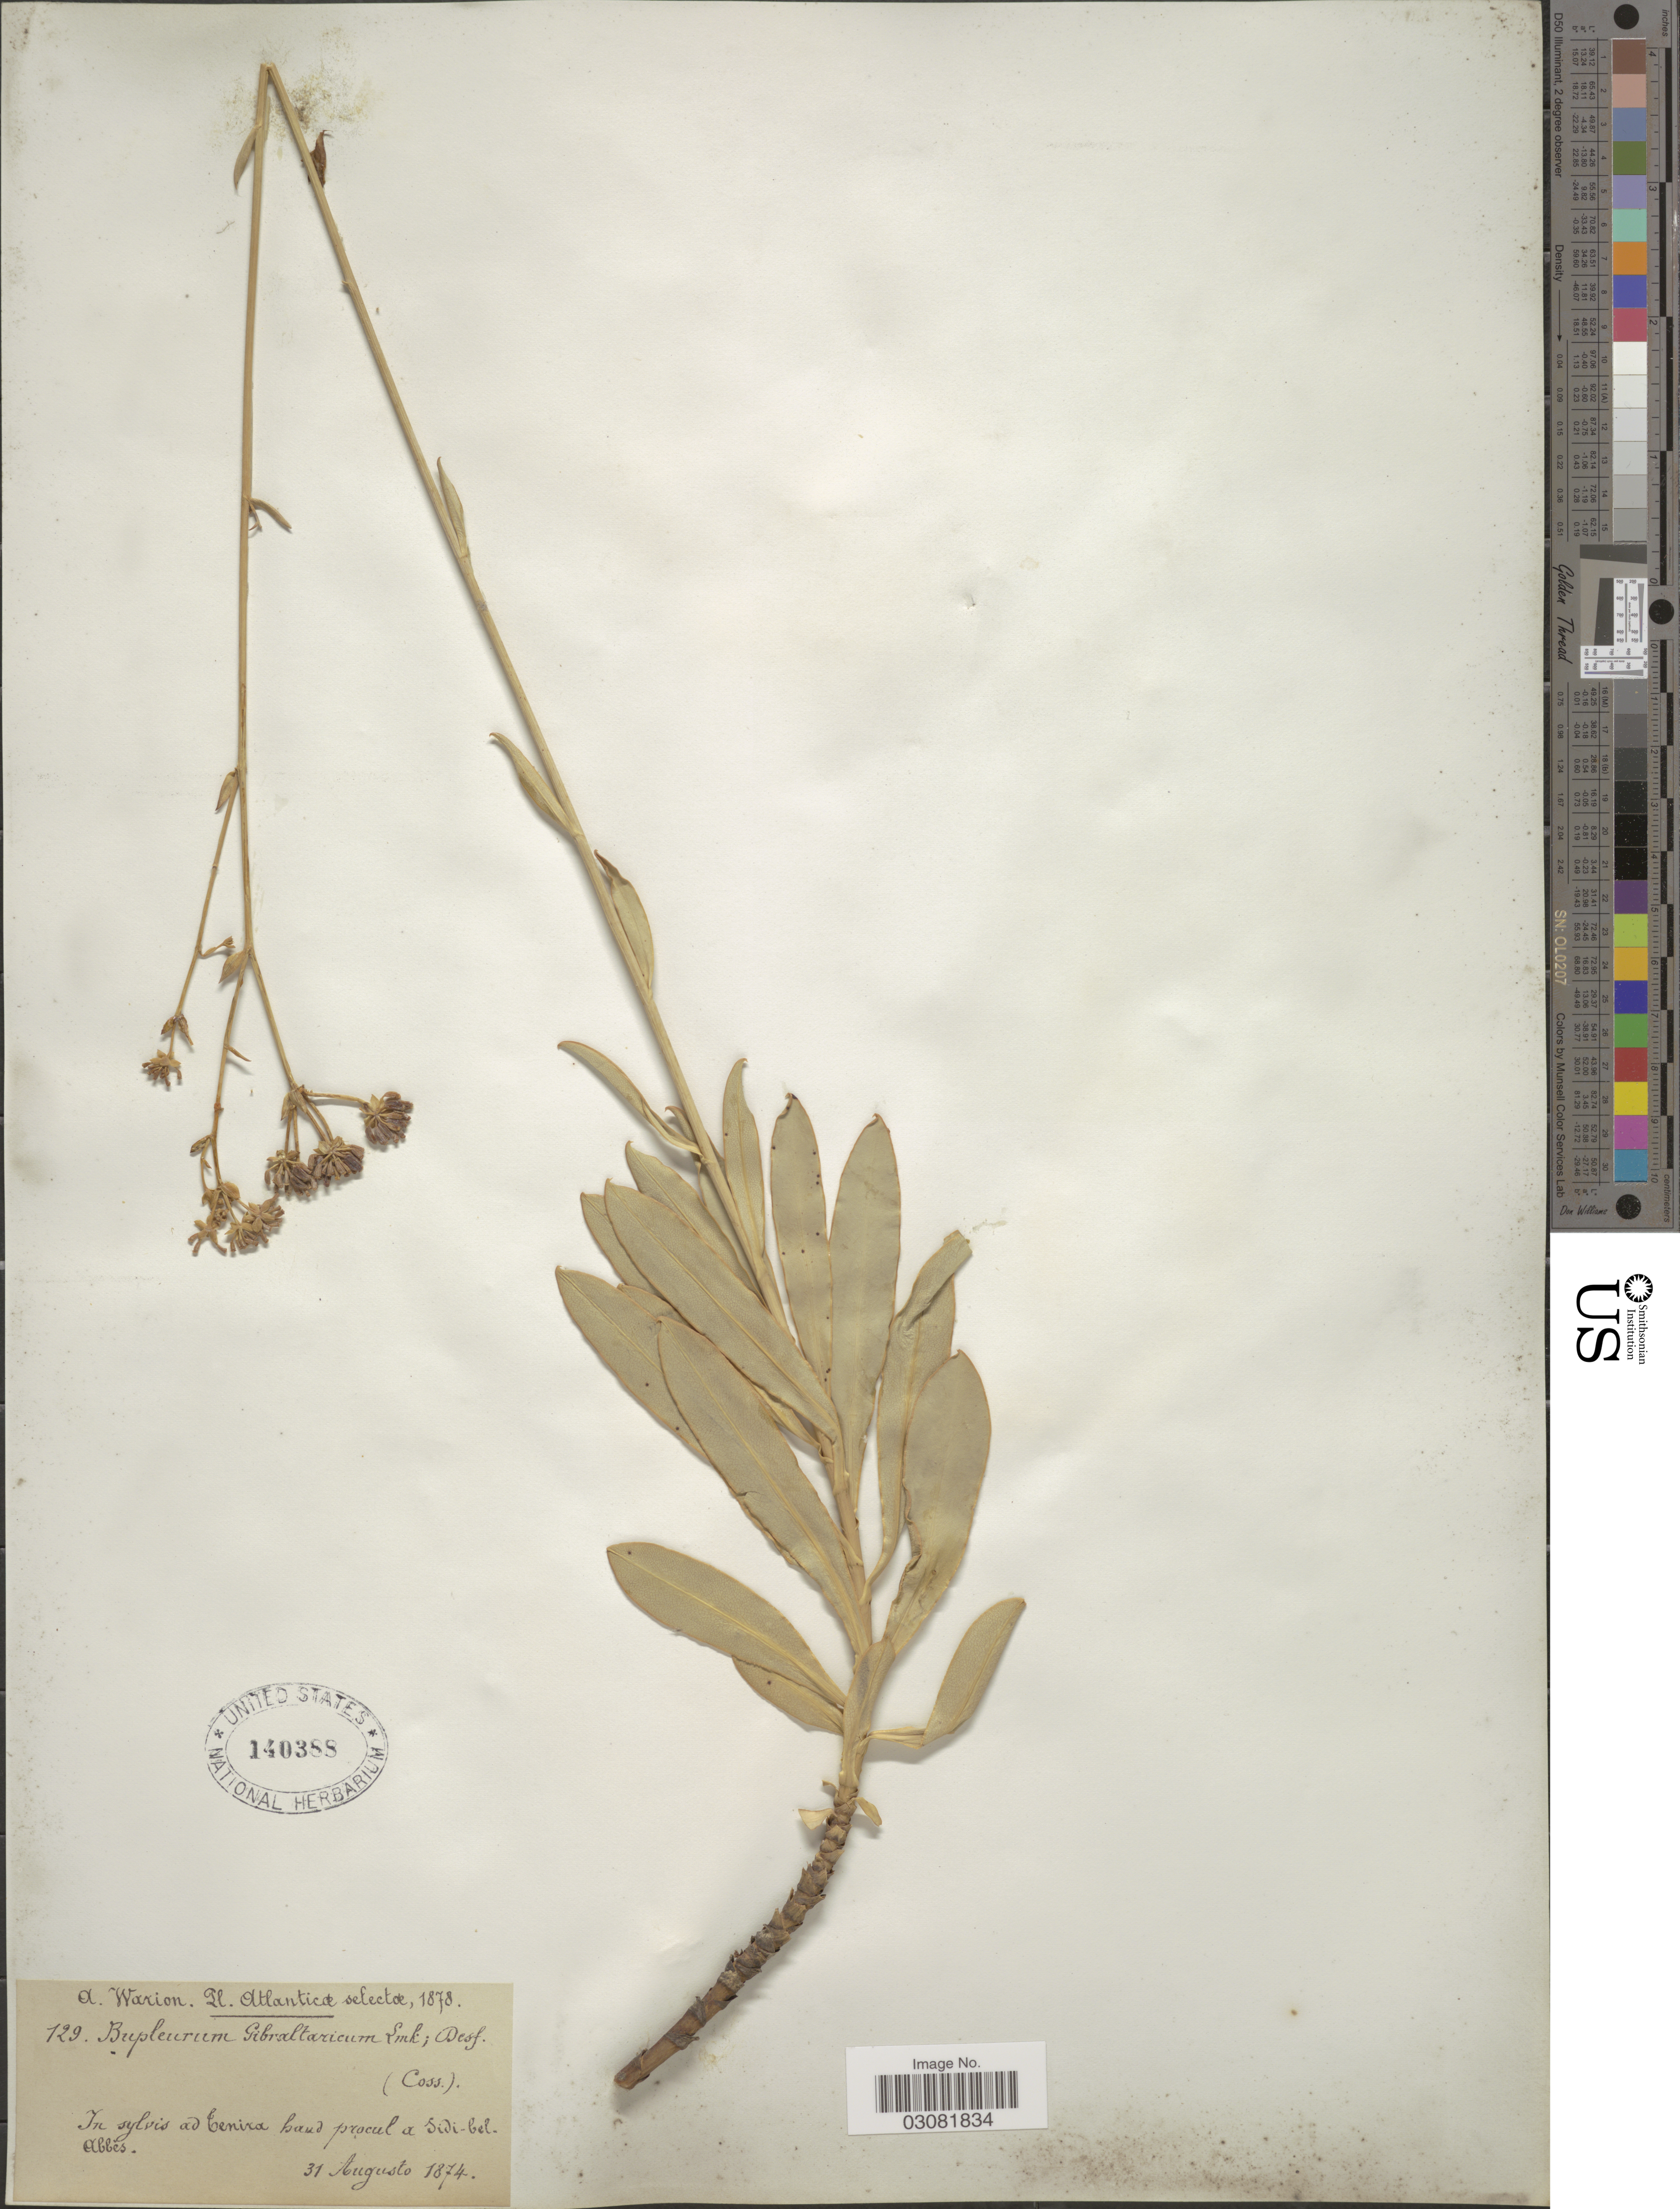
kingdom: Plantae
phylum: Tracheophyta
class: Magnoliopsida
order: Apiales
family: Apiaceae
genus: Bupleurum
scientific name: Bupleurum gibraltaricum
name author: Lam.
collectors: A. Warion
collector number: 129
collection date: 1874-08-31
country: Algeria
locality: Atlanticae selectae, In sylvis ad Tenira baud procul a Sidd-bel. Abbes.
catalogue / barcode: US 140388